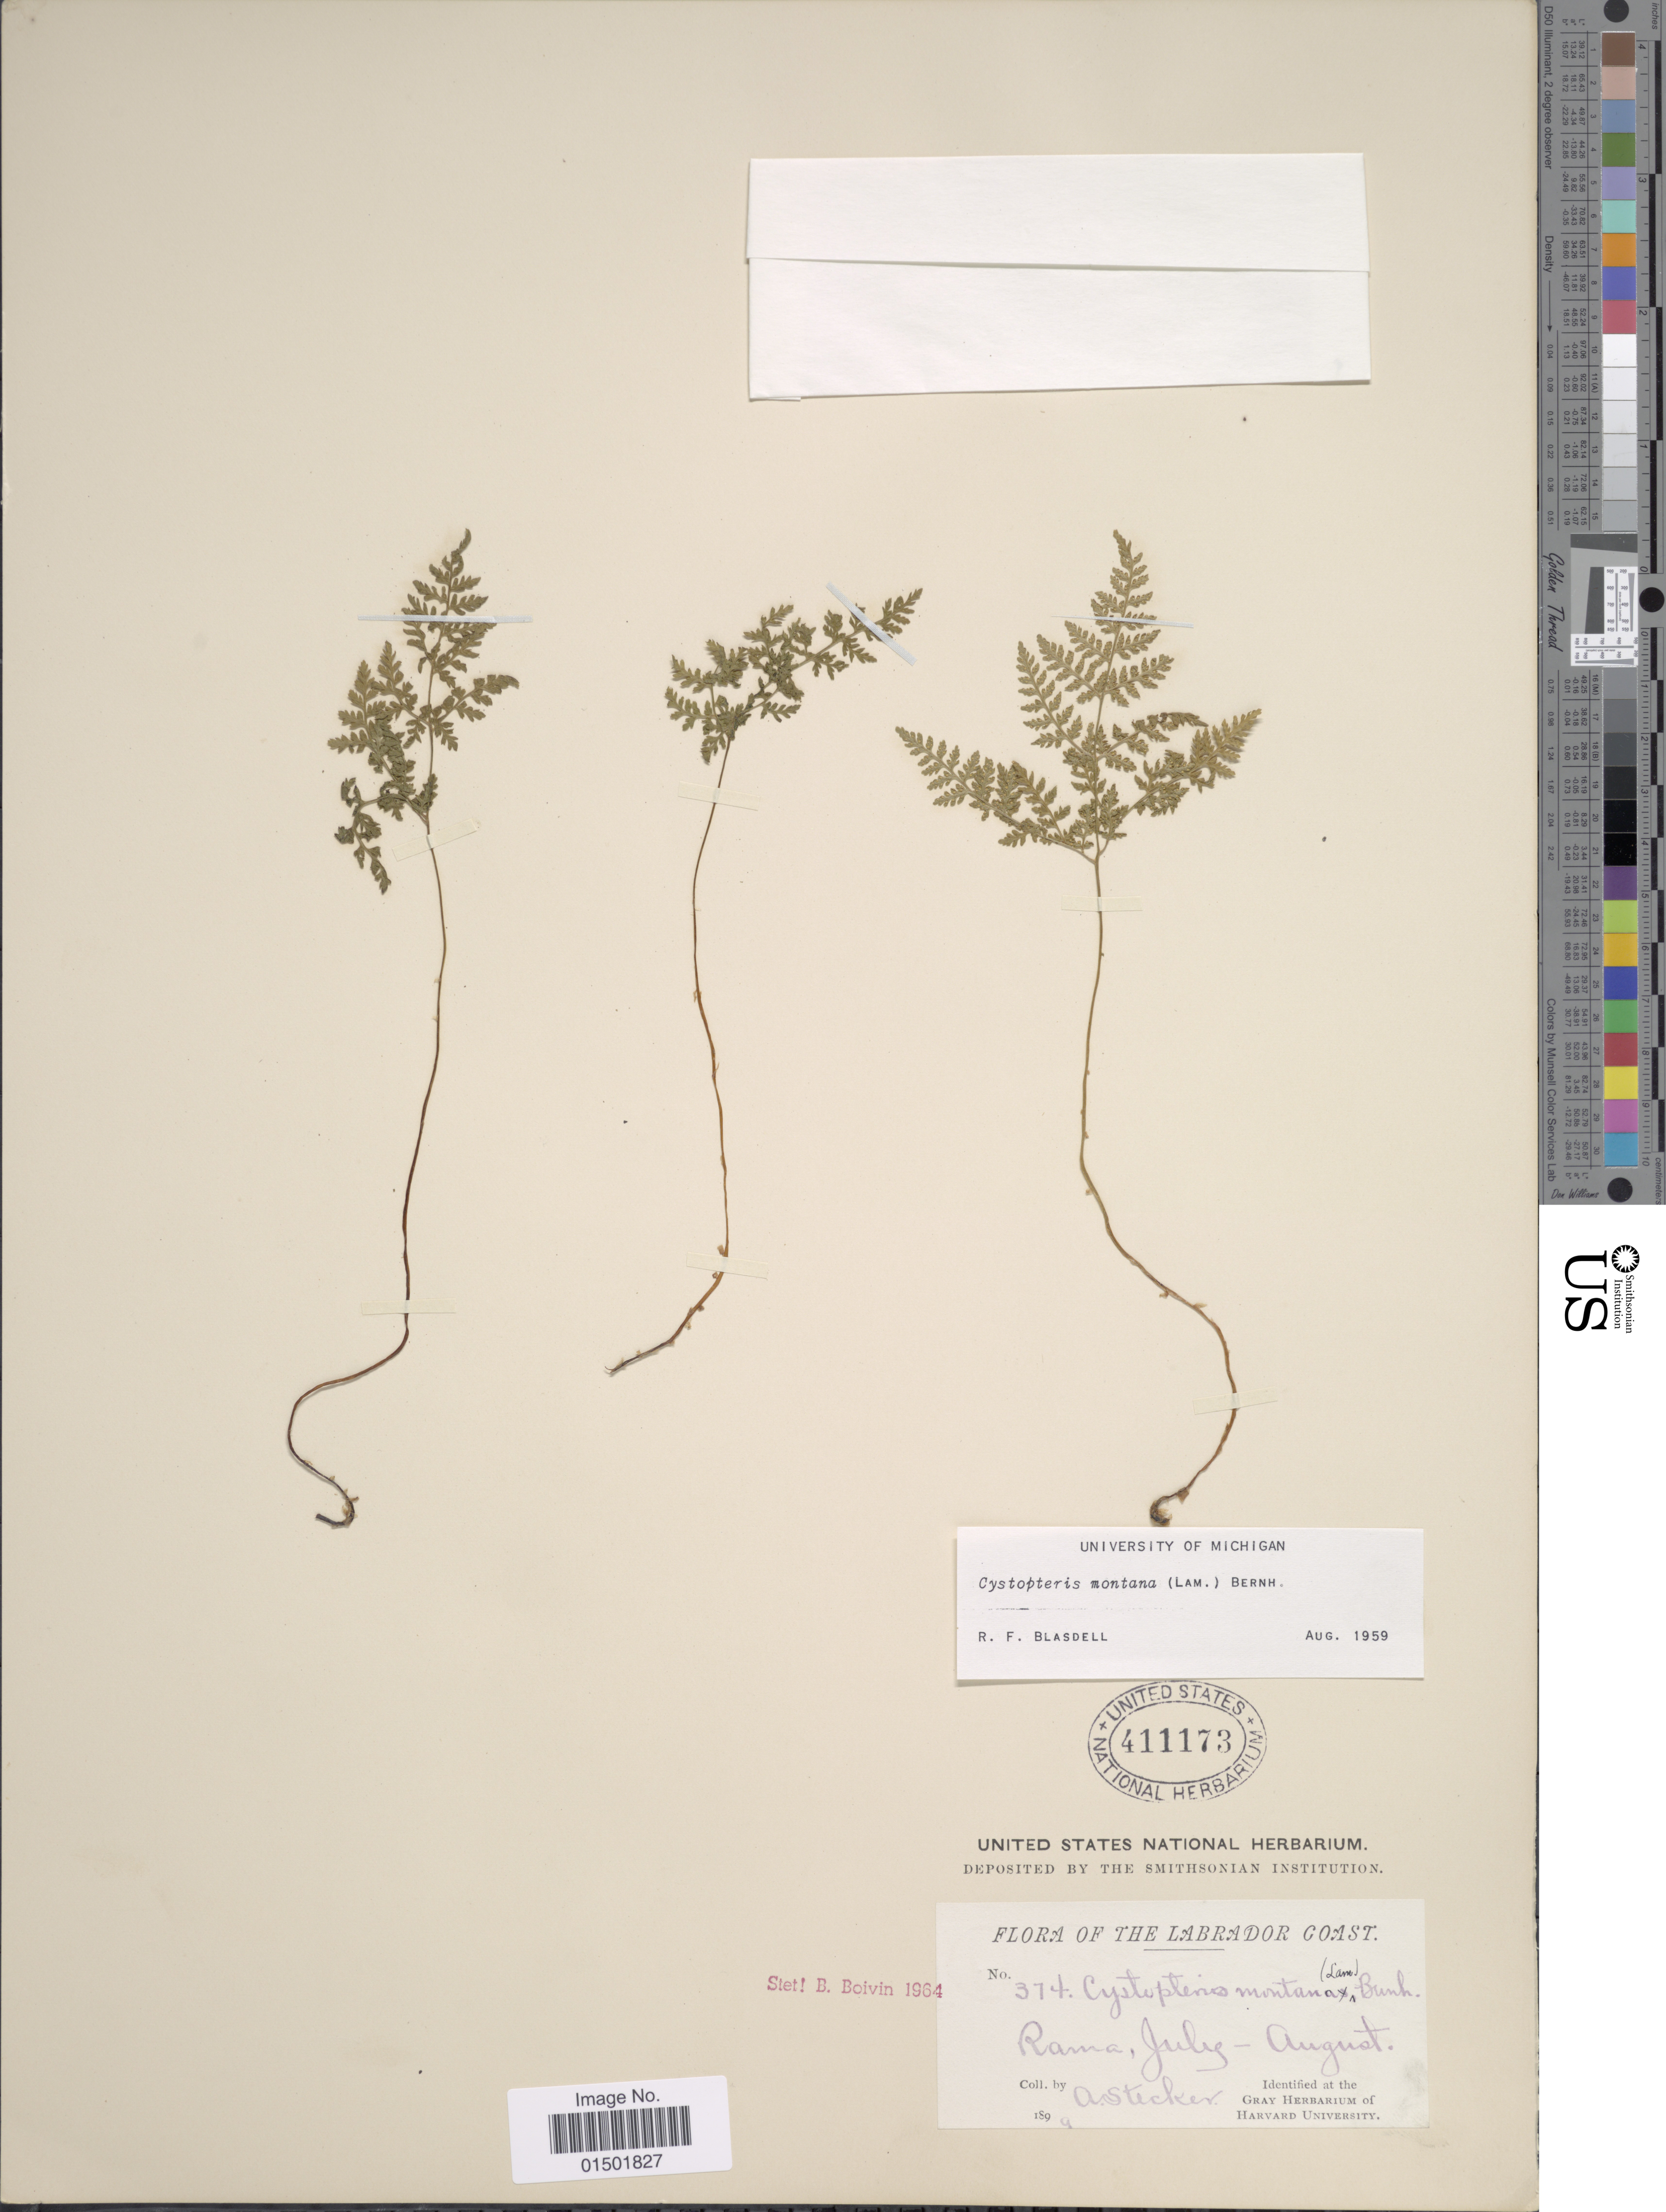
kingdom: Plantae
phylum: Tracheophyta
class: Polypodiopsida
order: Polypodiales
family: Cystopteridaceae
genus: Cystopteris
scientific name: Cystopteris montana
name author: (Lam.) Desv.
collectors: A. Stecker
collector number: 374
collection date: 1899-07/1899-08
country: Canada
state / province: Newfoundland and Labrador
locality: Labrador Coast. Rama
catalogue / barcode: US 411173